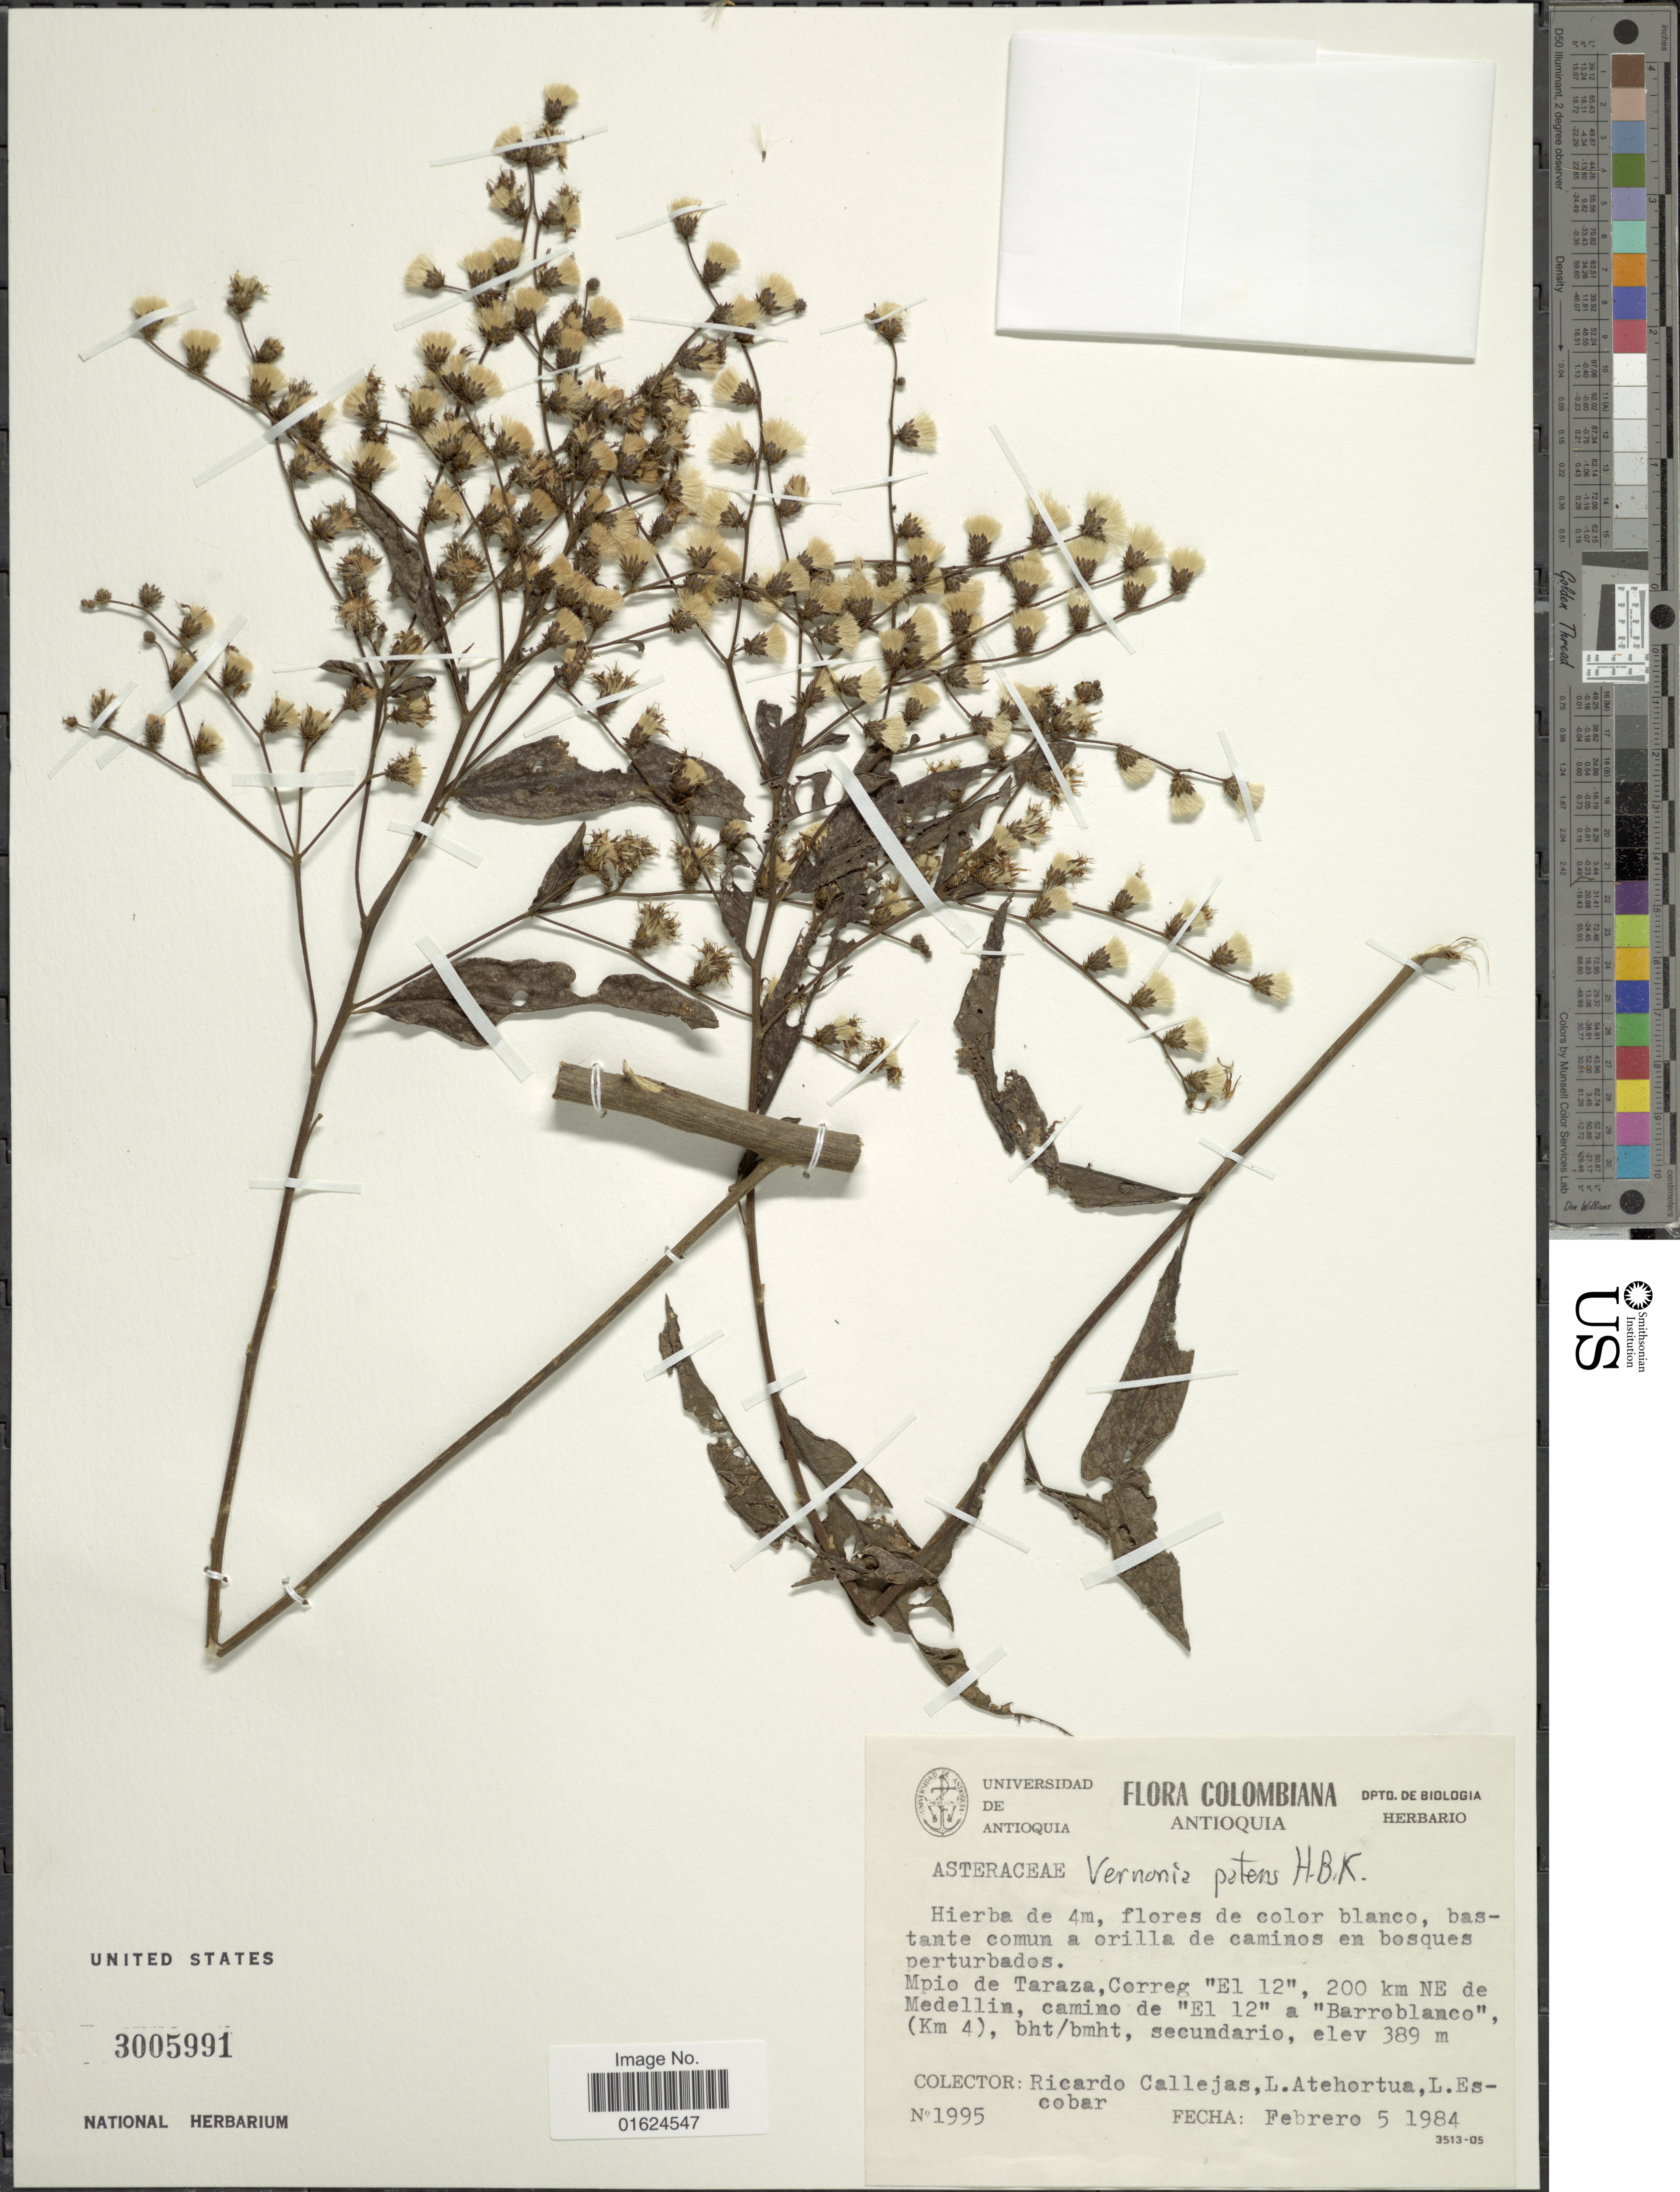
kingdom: Plantae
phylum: Tracheophyta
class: Magnoliopsida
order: Asterales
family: Asteraceae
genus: Vernonanthura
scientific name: Vernonanthura patens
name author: (Kunth) H. Rob.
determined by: Renon, Polla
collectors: R. Callejas, L. Atehortúa & L. Escobar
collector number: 1995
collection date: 1984-02-05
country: Colombia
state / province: Antioquia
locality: Dpto de Biologic, Mpio de taraza, Correg 'El 12', 200 km NE de Medellin, camino de 'El 12' a 'Barroblanco', (Km4)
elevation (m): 389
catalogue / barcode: US 3005991